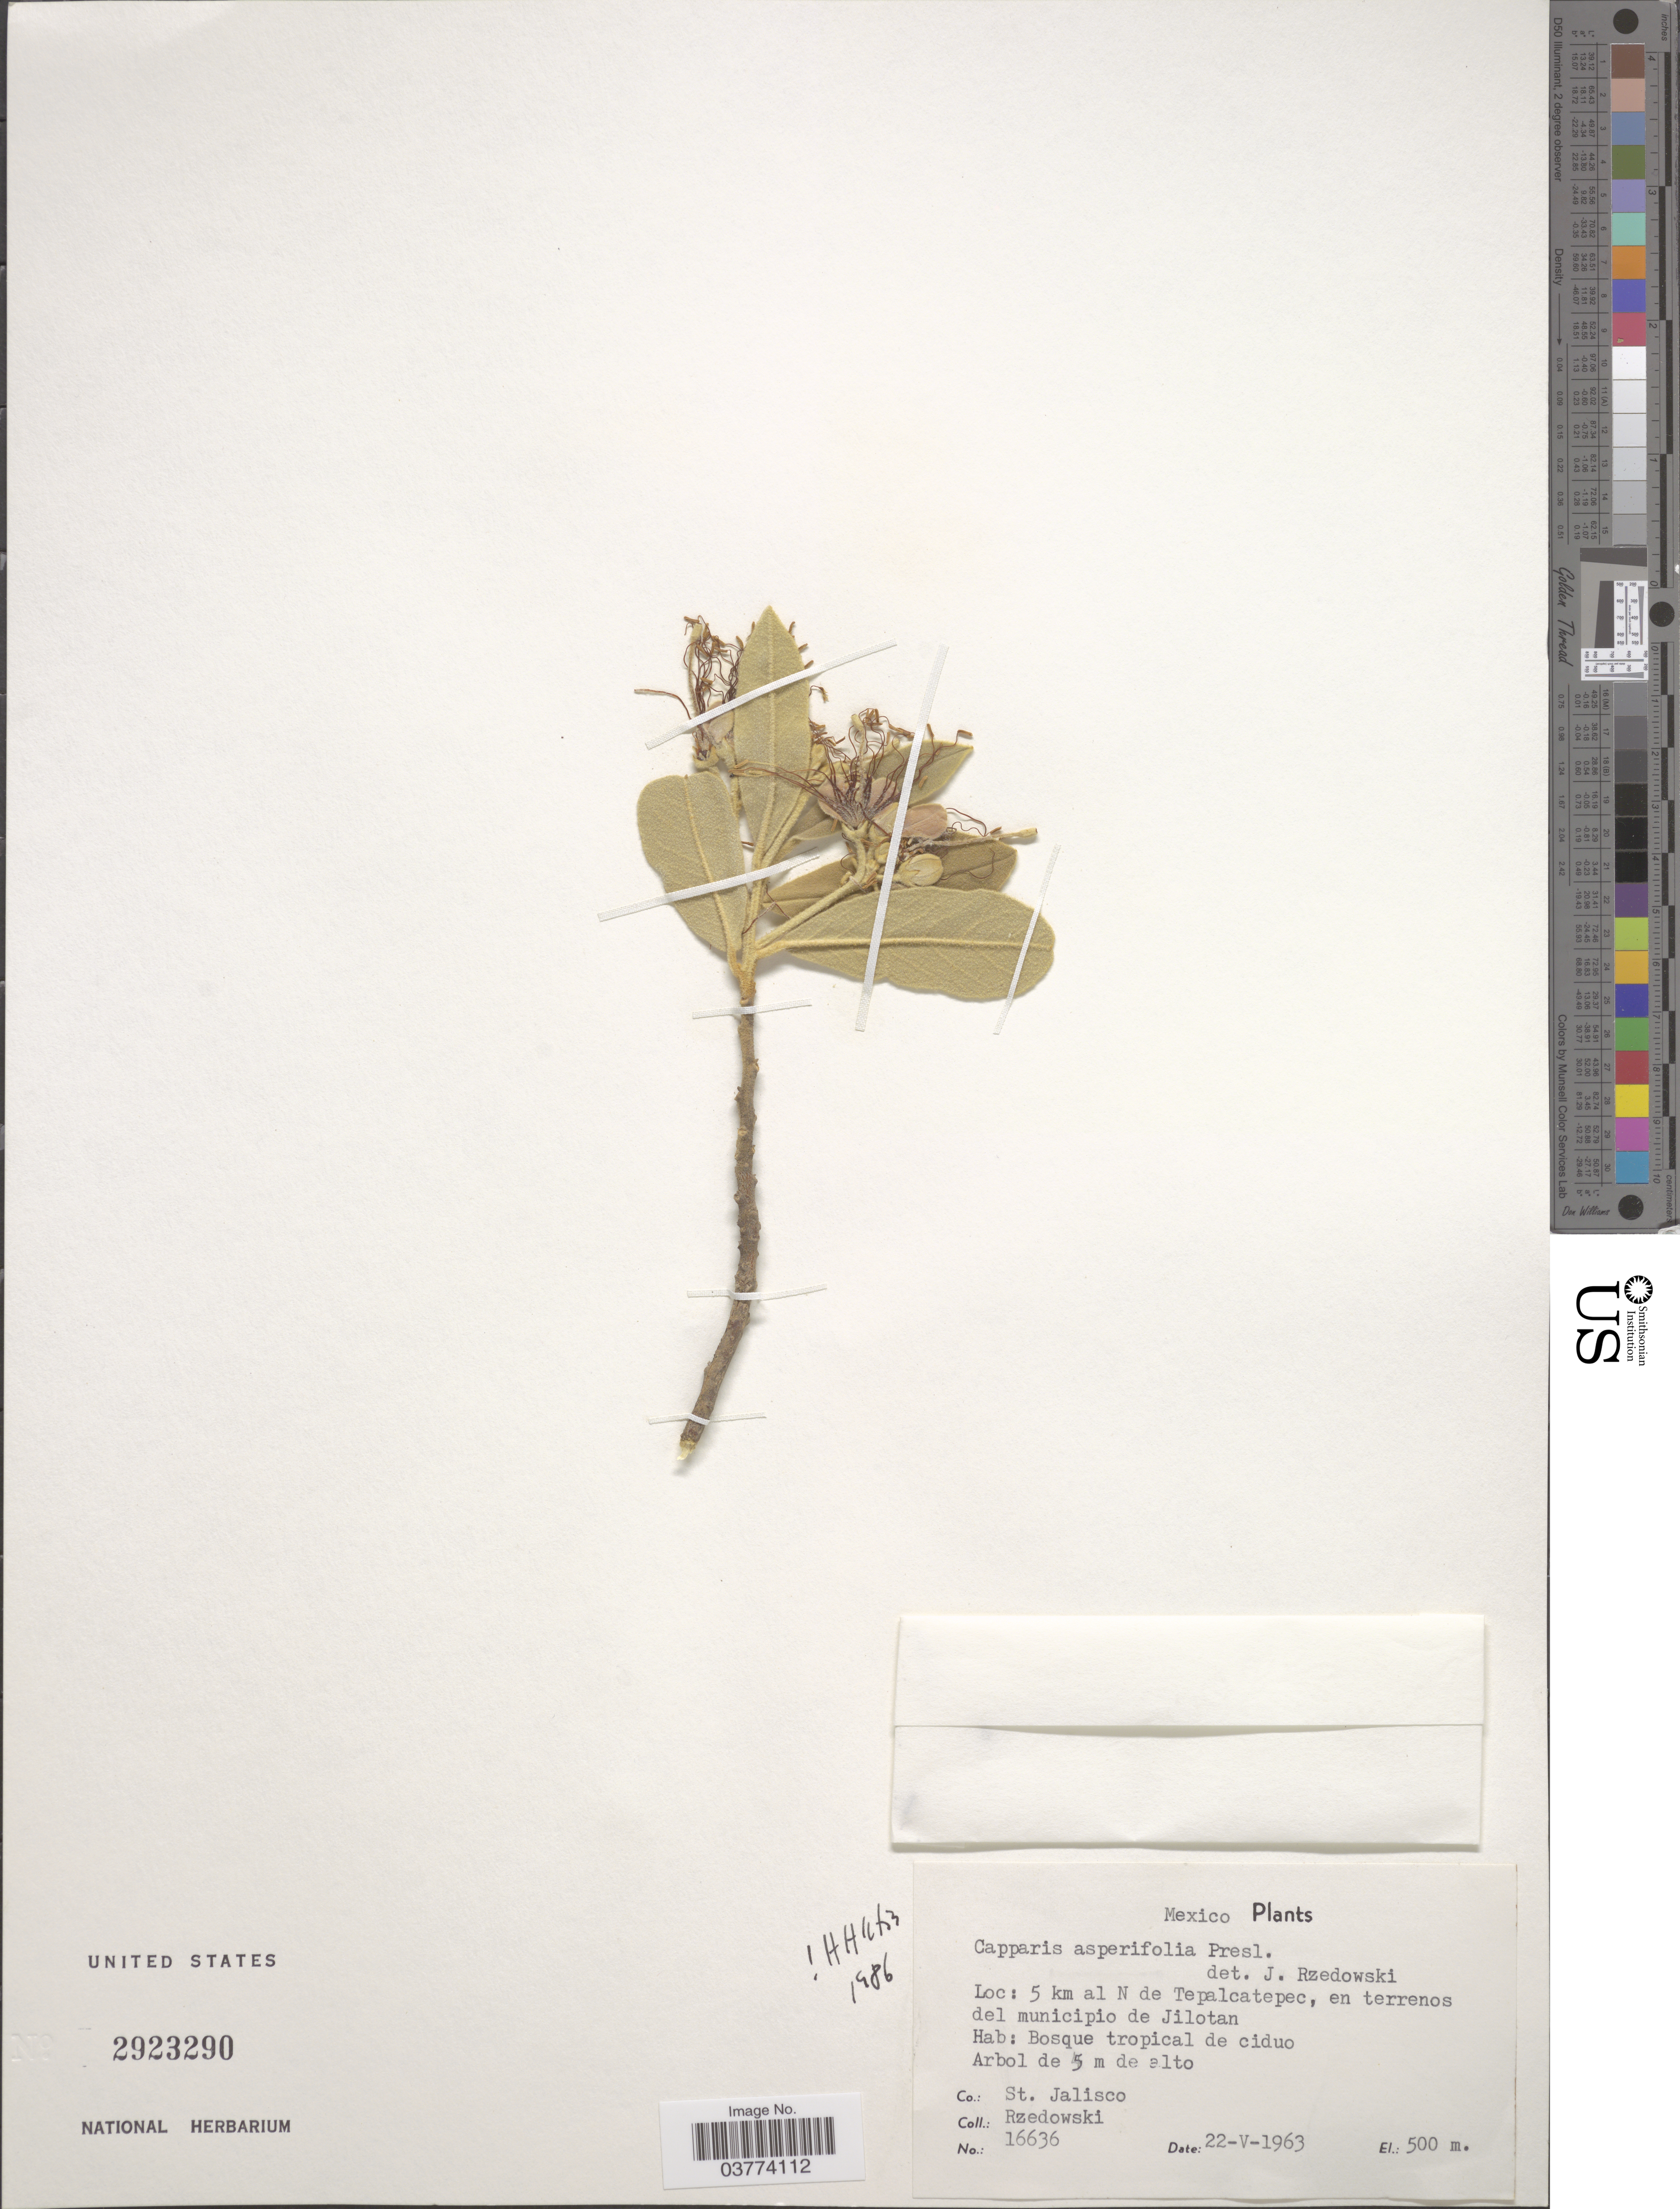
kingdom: Plantae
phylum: Tracheophyta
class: Magnoliopsida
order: Brassicales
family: Capparaceae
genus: Quadrella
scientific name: Quadrella asperifolia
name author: (C. Presl) Iltis & Cornejo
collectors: Rzedowski, --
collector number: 16636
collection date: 1963-05-22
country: Mexico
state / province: Jalisco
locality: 5 km al N de Tepalcatepec, en terrenos del municipio de Jilotan. Co.: St. Jalisco.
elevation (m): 500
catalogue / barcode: US 2923290